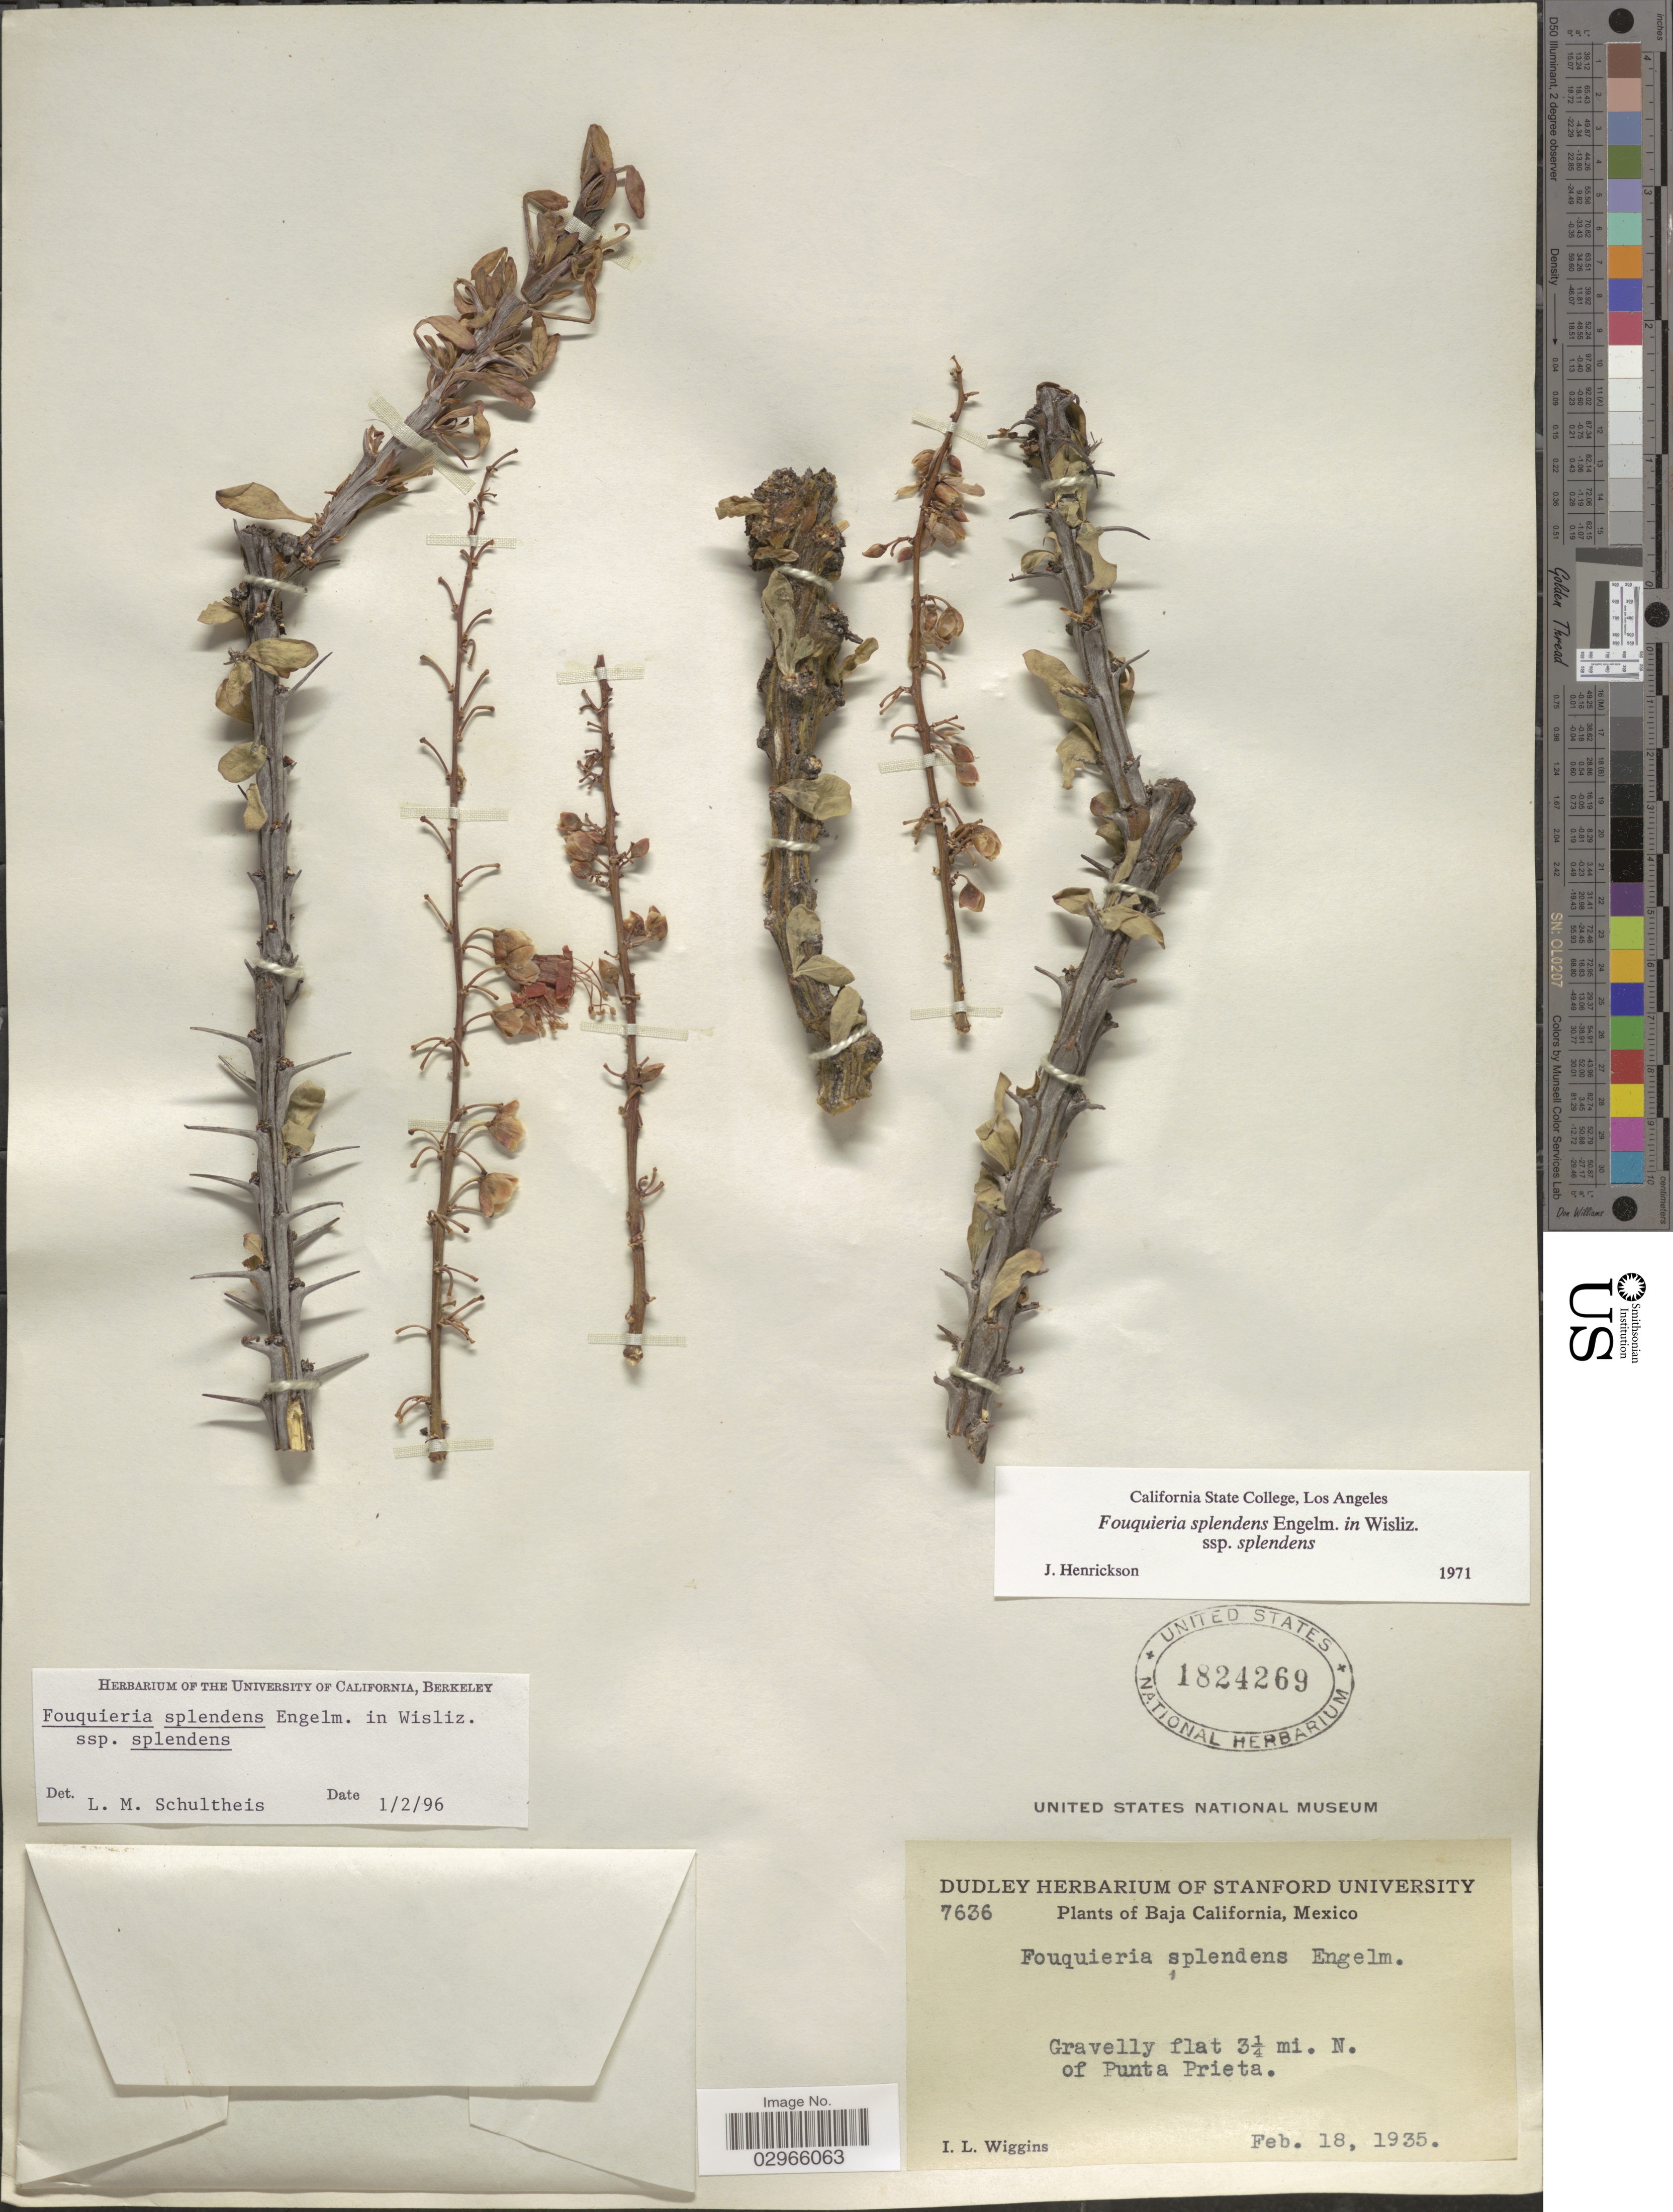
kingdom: Plantae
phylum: Tracheophyta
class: Magnoliopsida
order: Ericales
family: Fouquieriaceae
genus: Fouquieria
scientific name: Fouquieria splendens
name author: Engelm.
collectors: I. L. Wiggins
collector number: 7636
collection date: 1935-02-18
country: Mexico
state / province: Baja California Norte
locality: Gravelly flat 3¼ mi. N. of Punta Prieta.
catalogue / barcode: US 1824269